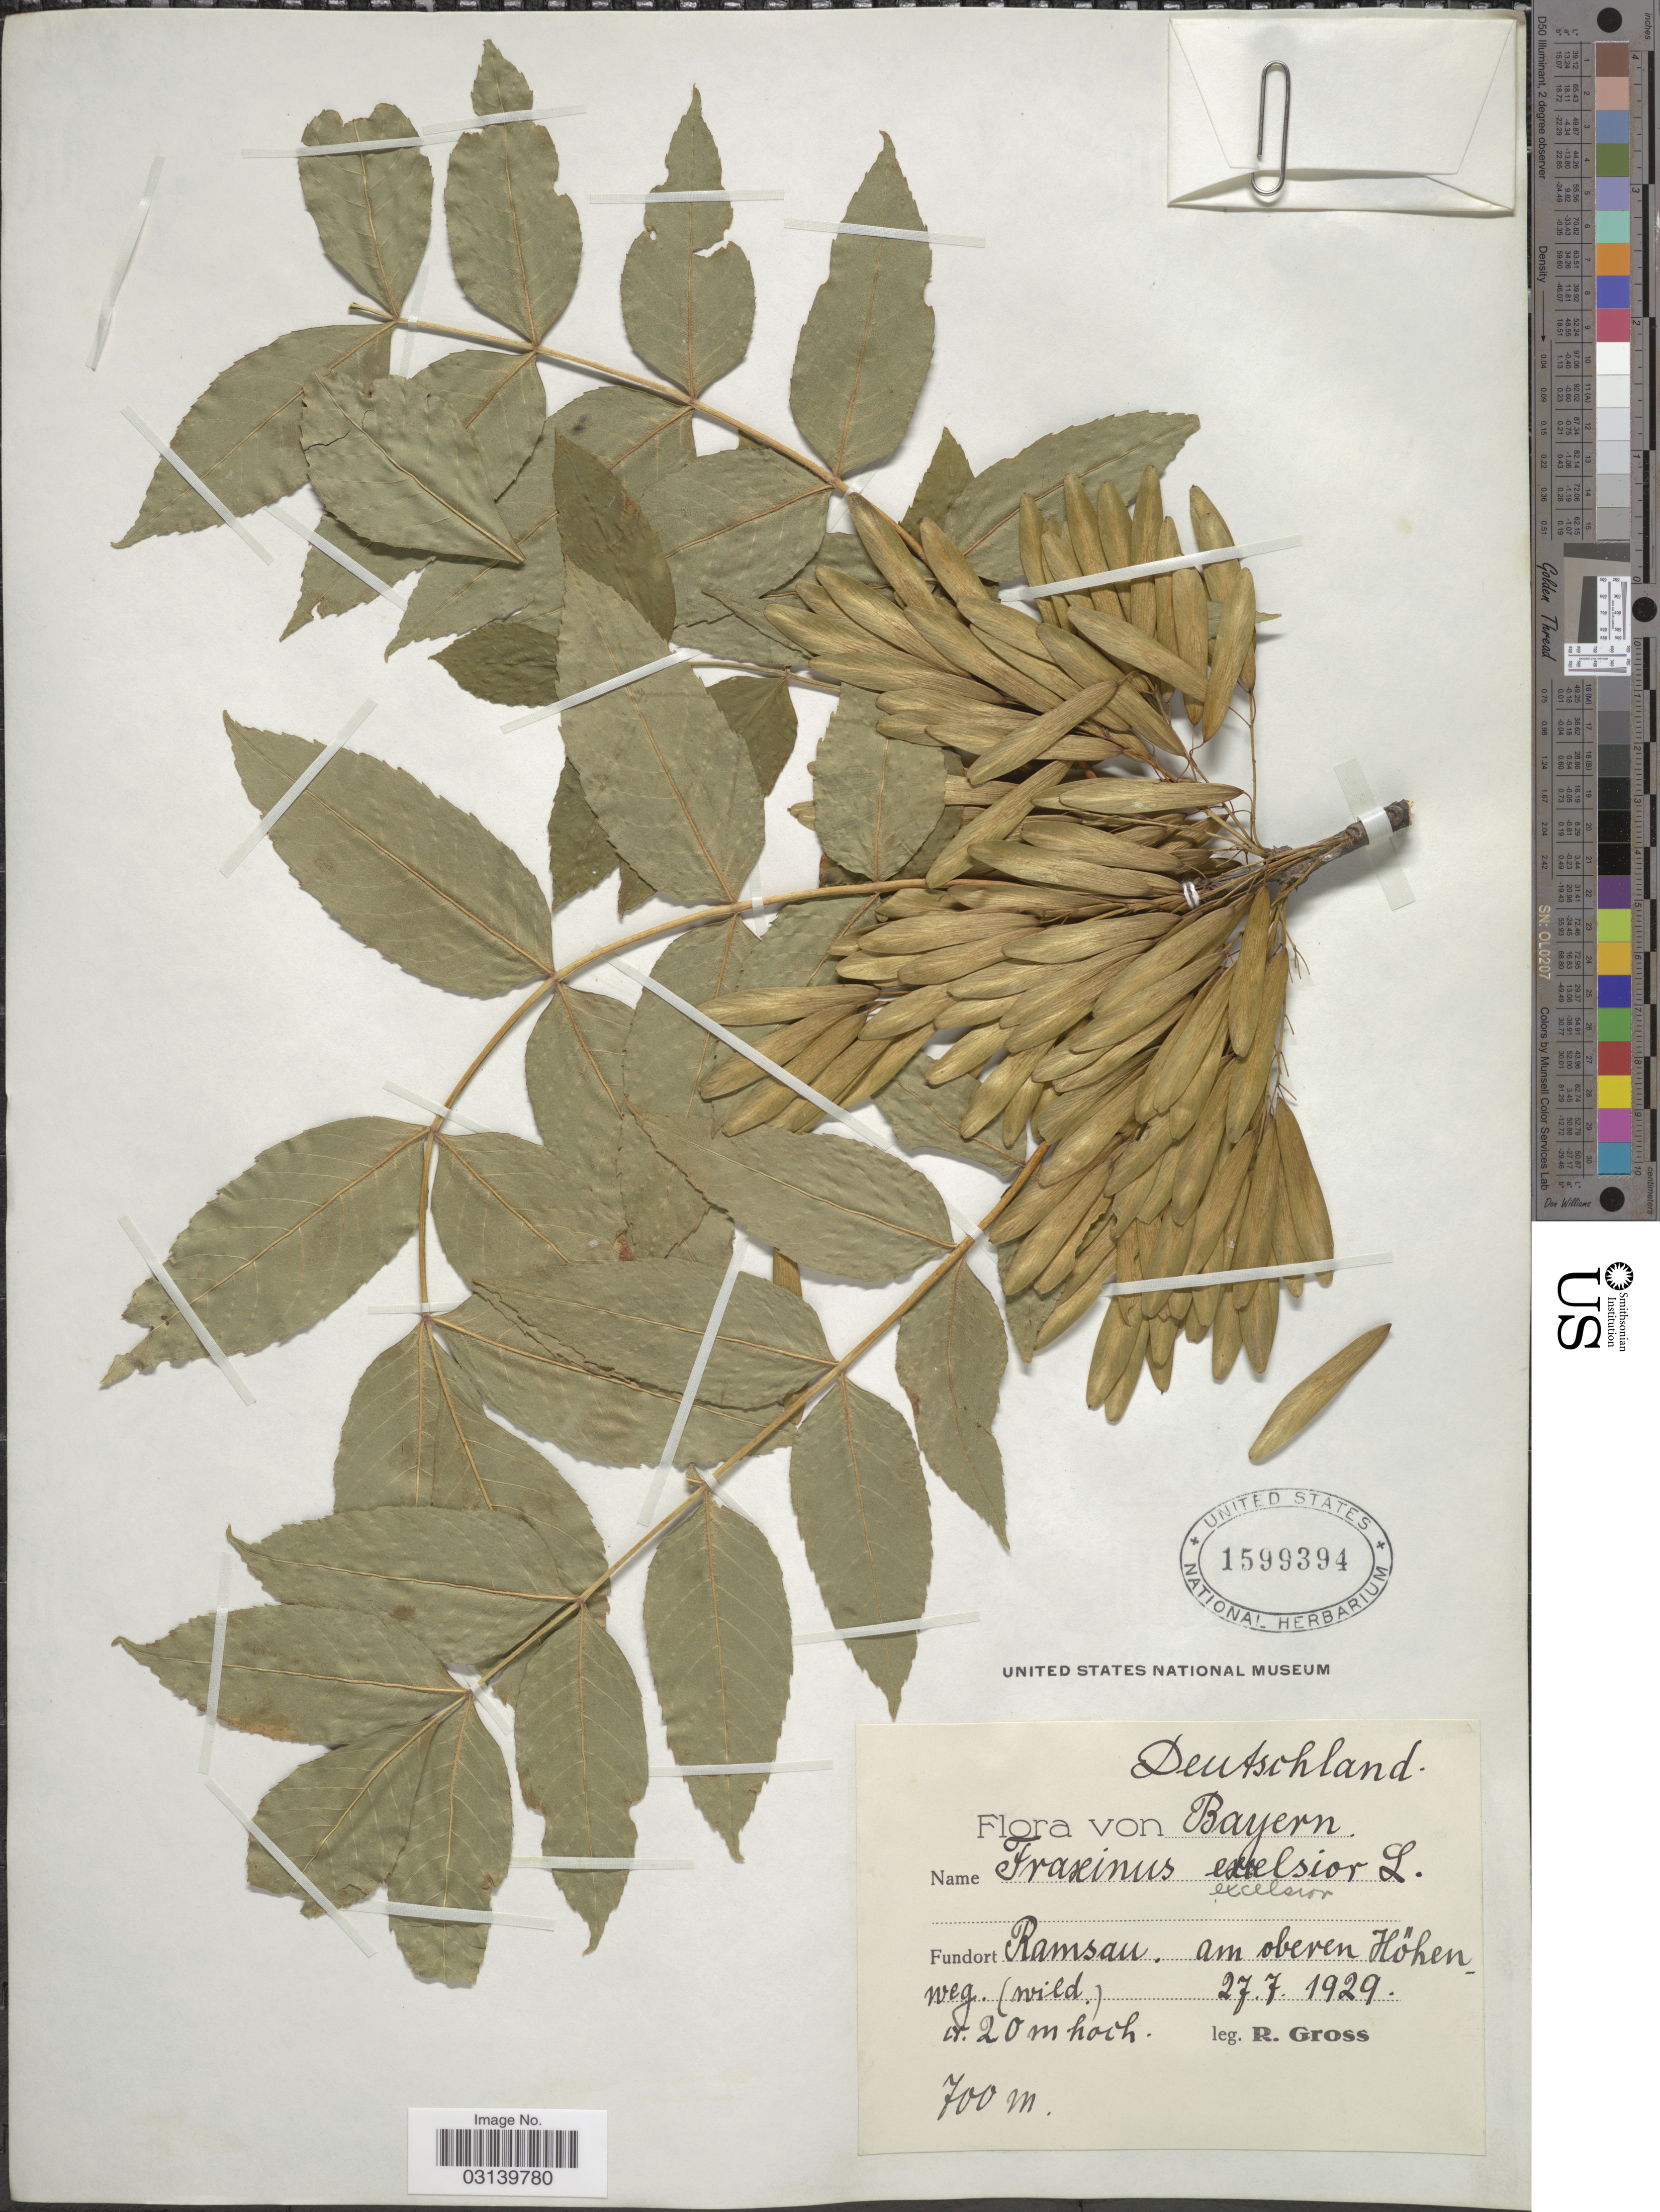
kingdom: Plantae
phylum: Tracheophyta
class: Magnoliopsida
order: Lamiales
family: Oleaceae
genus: Fraxinus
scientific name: Fraxinus excelsior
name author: L.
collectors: R. Gross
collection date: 1929-07-27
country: Germany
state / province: Bayern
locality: Deutschland. Ramsau. am oberen Höhen. weg. (wild).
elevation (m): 700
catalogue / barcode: US 1599394